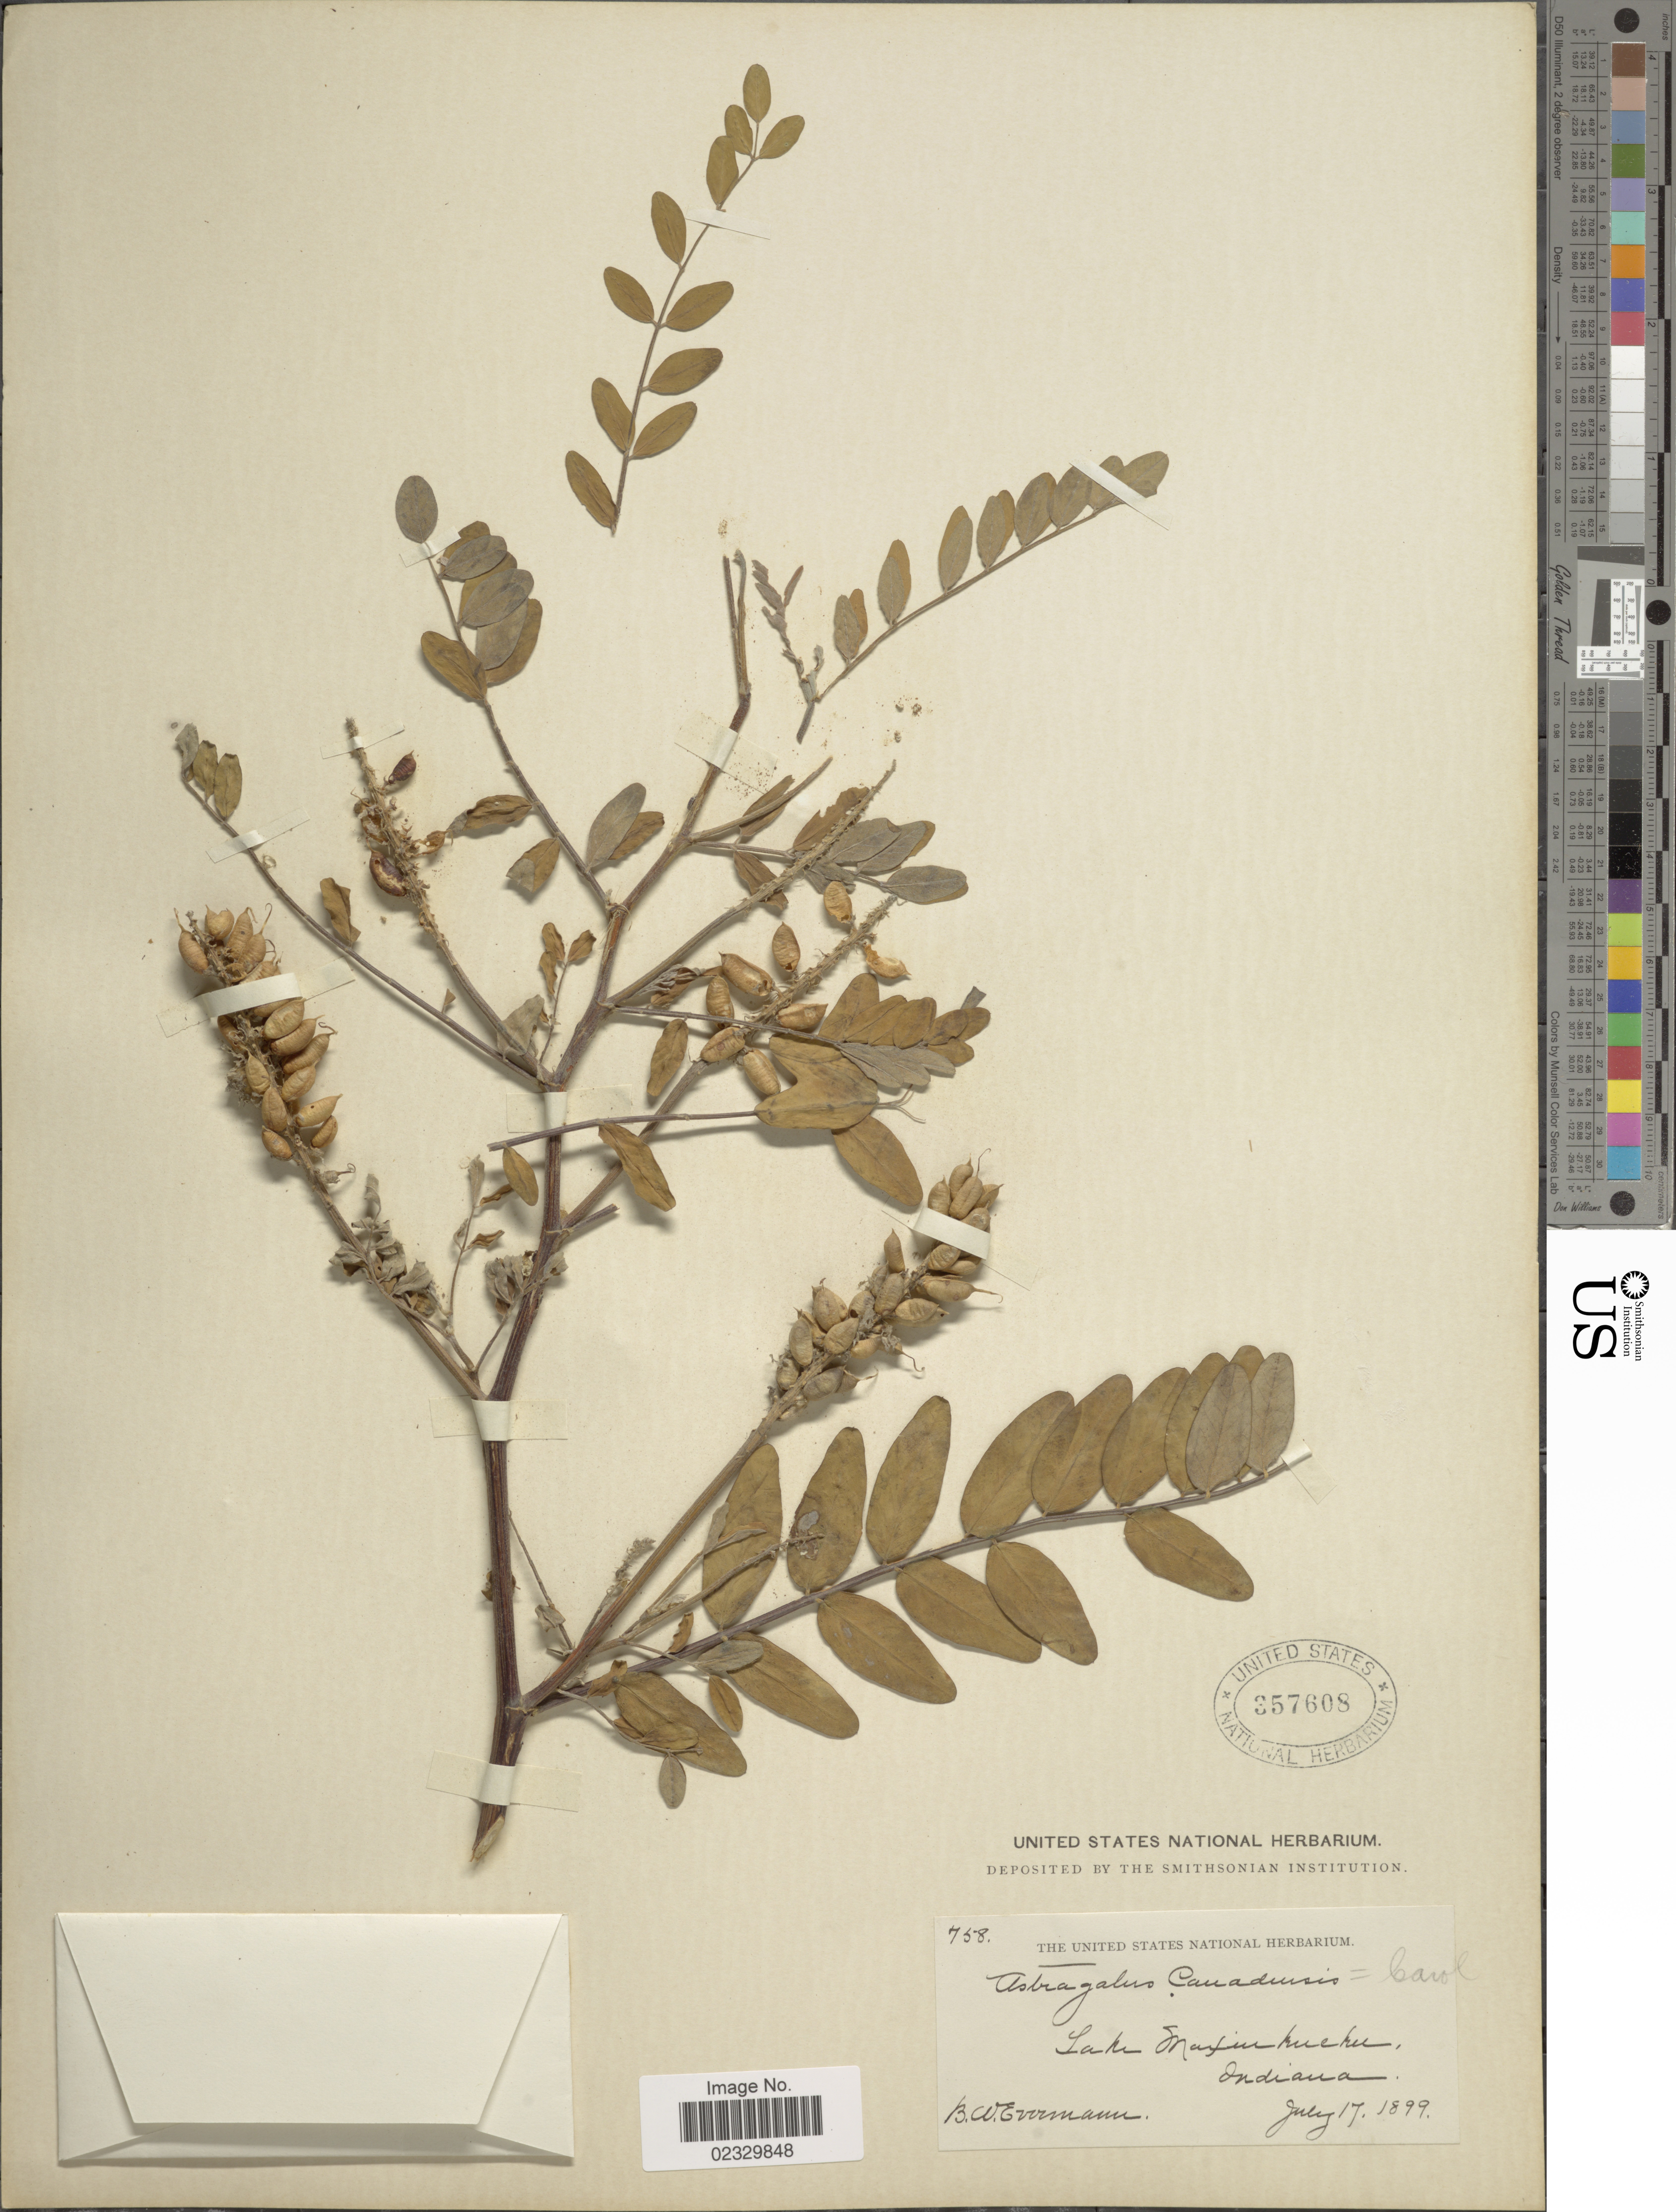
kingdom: Plantae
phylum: Tracheophyta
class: Magnoliopsida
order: Fabales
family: Fabaceae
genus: Astragalus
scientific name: Astragalus canadensis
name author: L.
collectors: B. W. Evermann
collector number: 758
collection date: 1899-07-17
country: United States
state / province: Indiana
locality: Lake Maxinkuckee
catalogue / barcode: US 357608